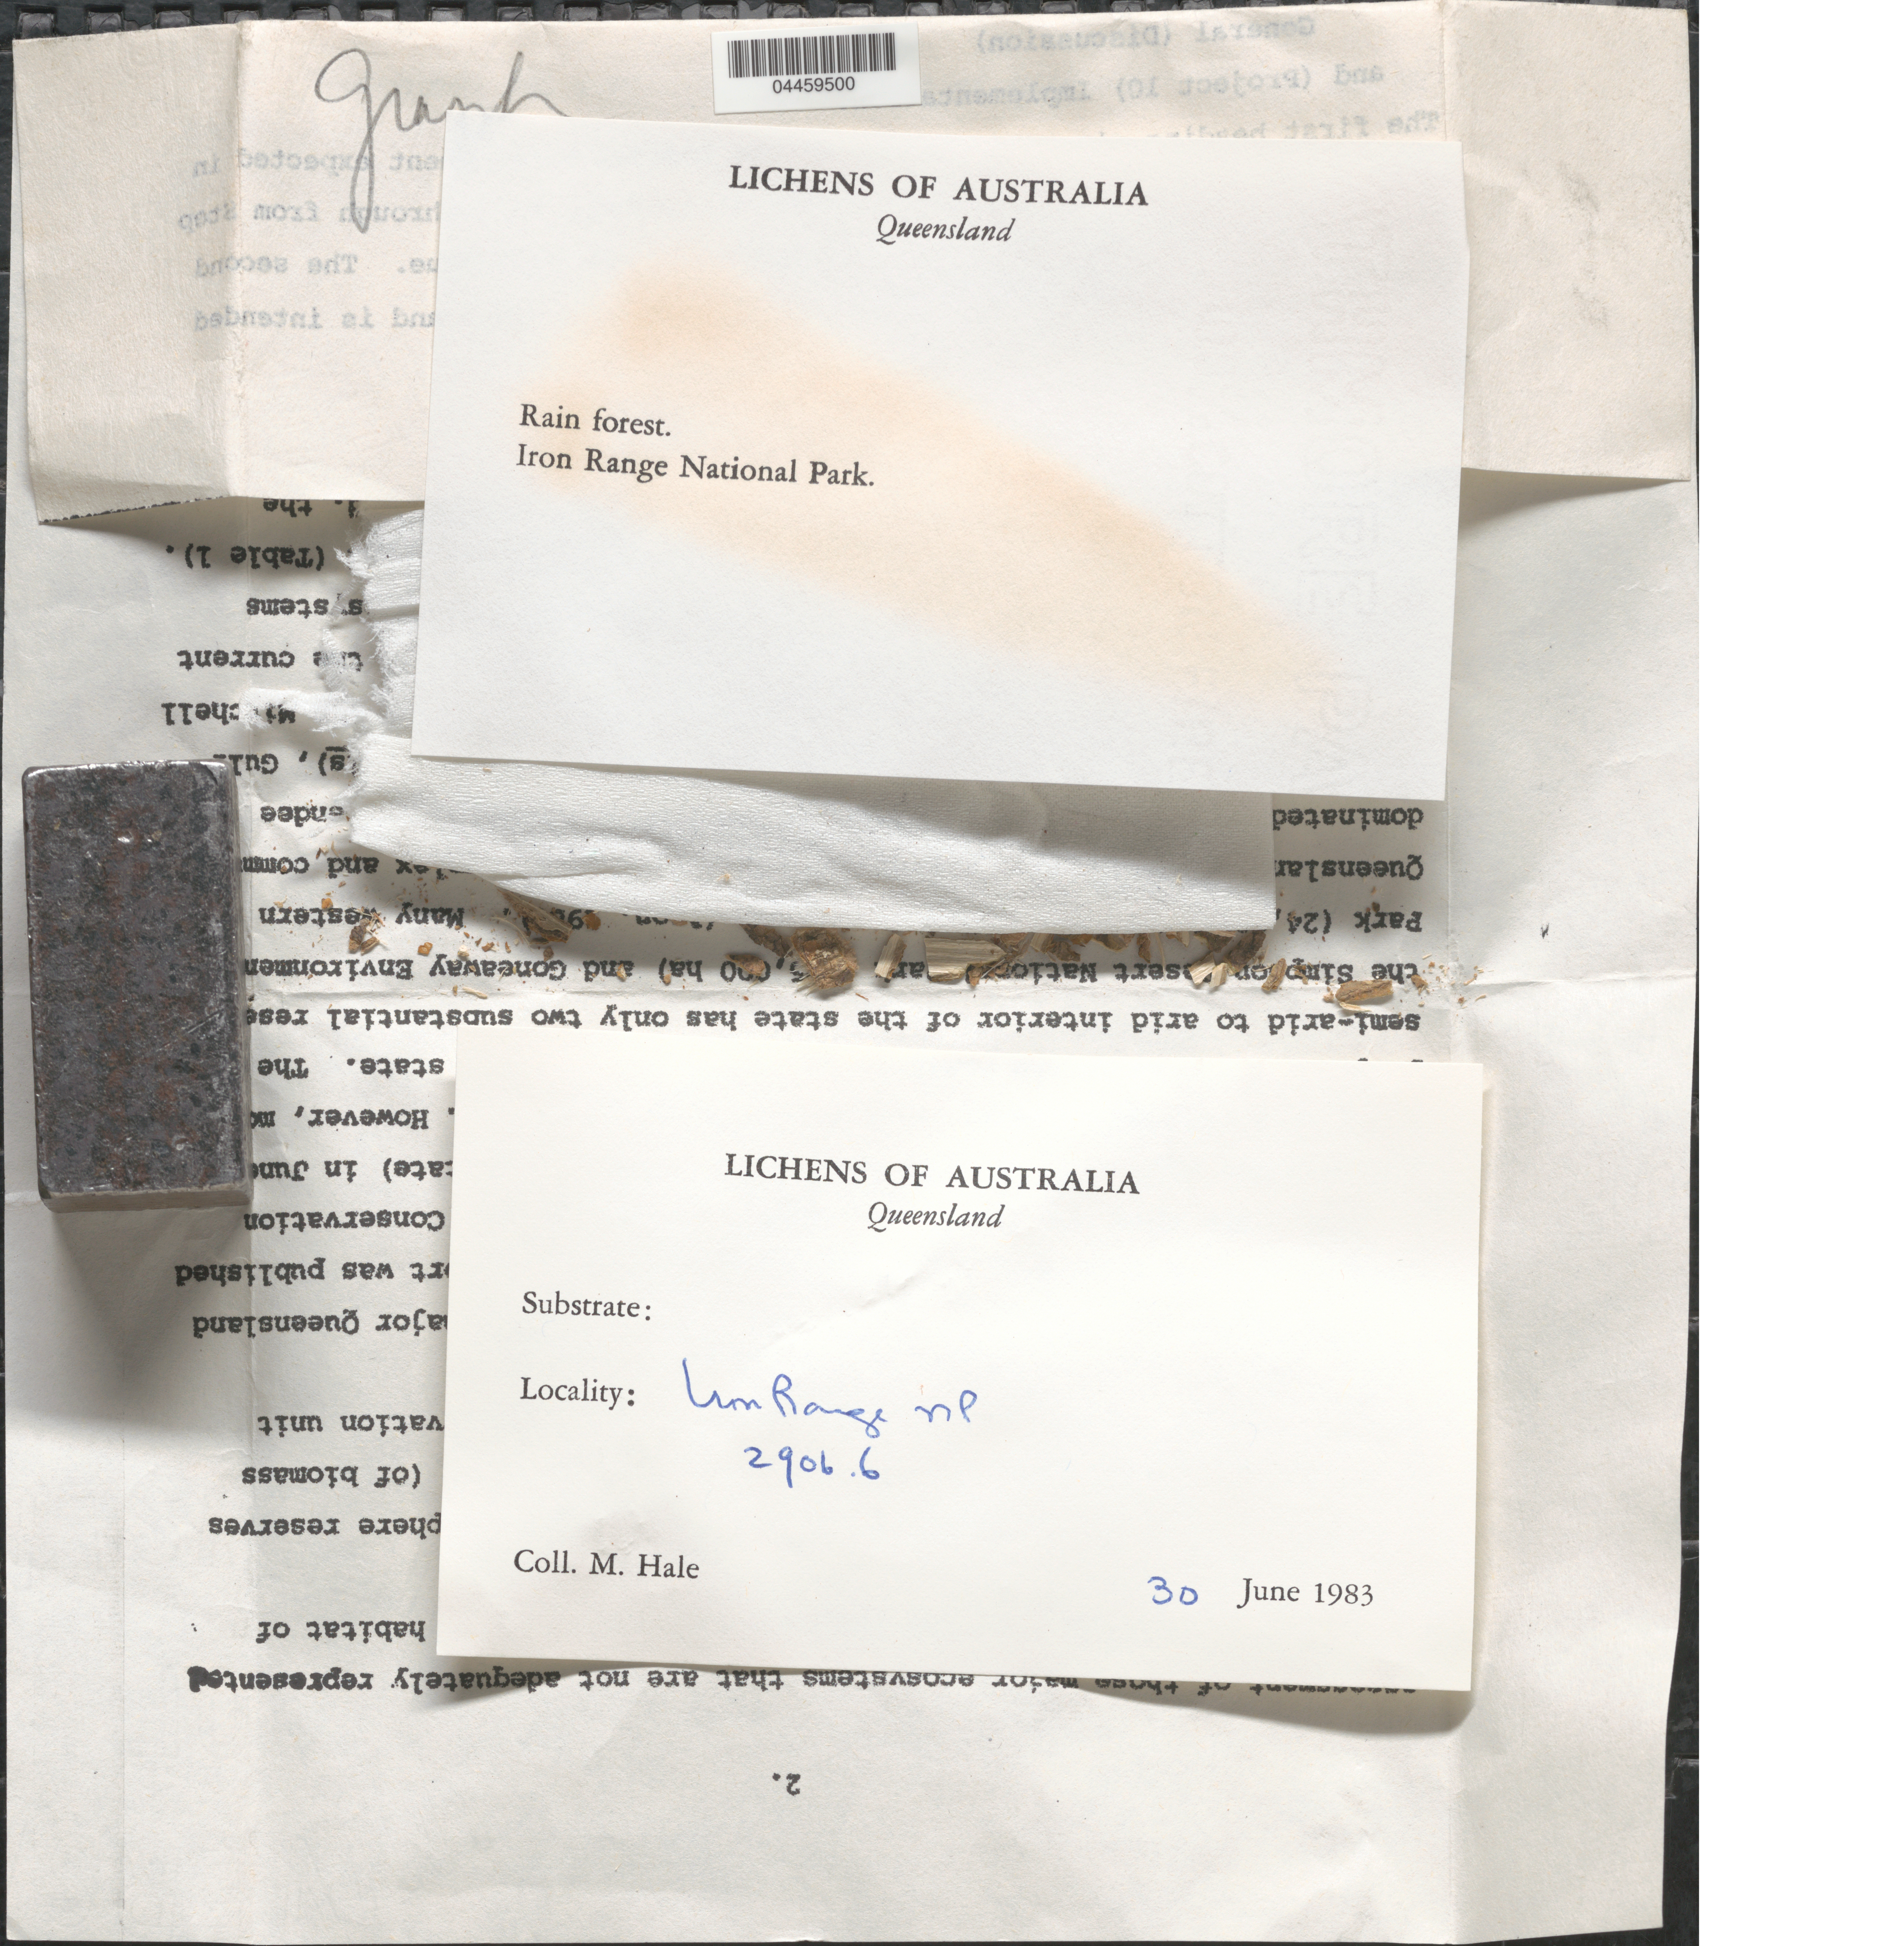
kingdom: Fungi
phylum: Ascomycota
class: Lecanoromycetes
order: Ostropales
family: Graphidaceae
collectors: M. Hale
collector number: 29066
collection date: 1983-06-30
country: Australia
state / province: Queensland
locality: Iron Range National Park.